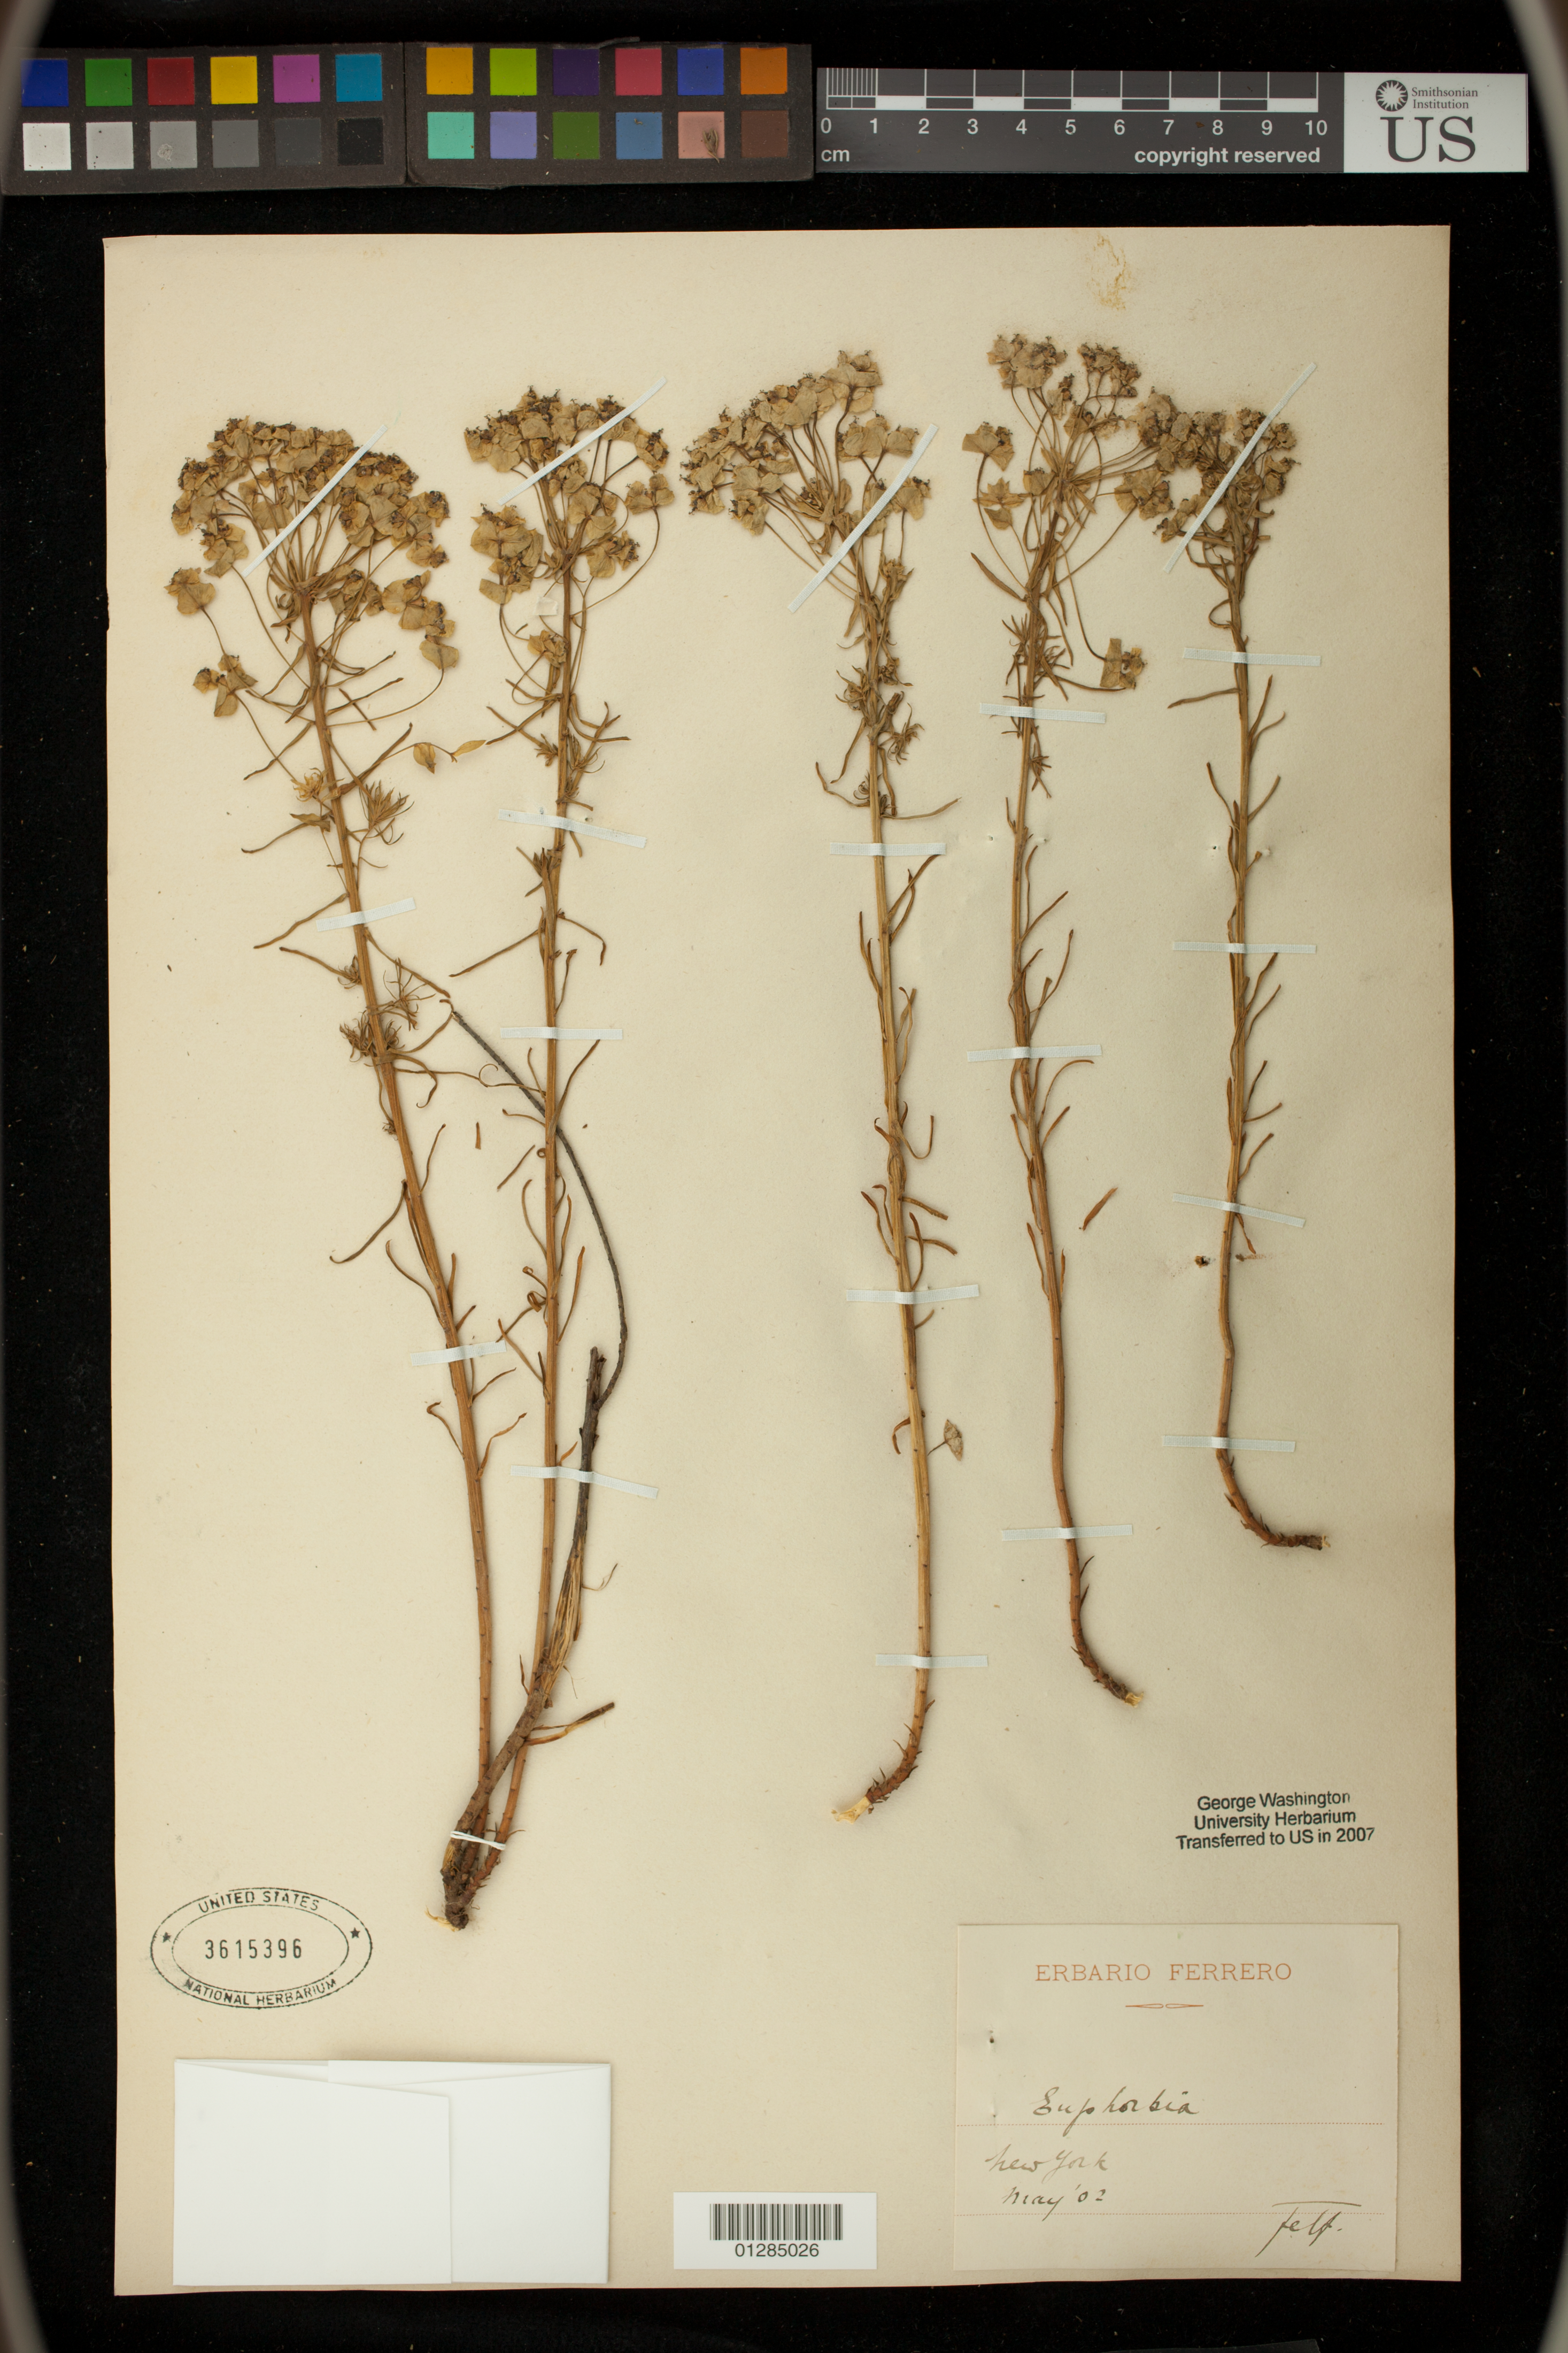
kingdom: Plantae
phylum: Tracheophyta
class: Magnoliopsida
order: Malpighiales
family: Euphorbiaceae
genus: Euphorbia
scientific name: Euphorbia sp.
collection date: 1902-05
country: United States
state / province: New York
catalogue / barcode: US 3615396